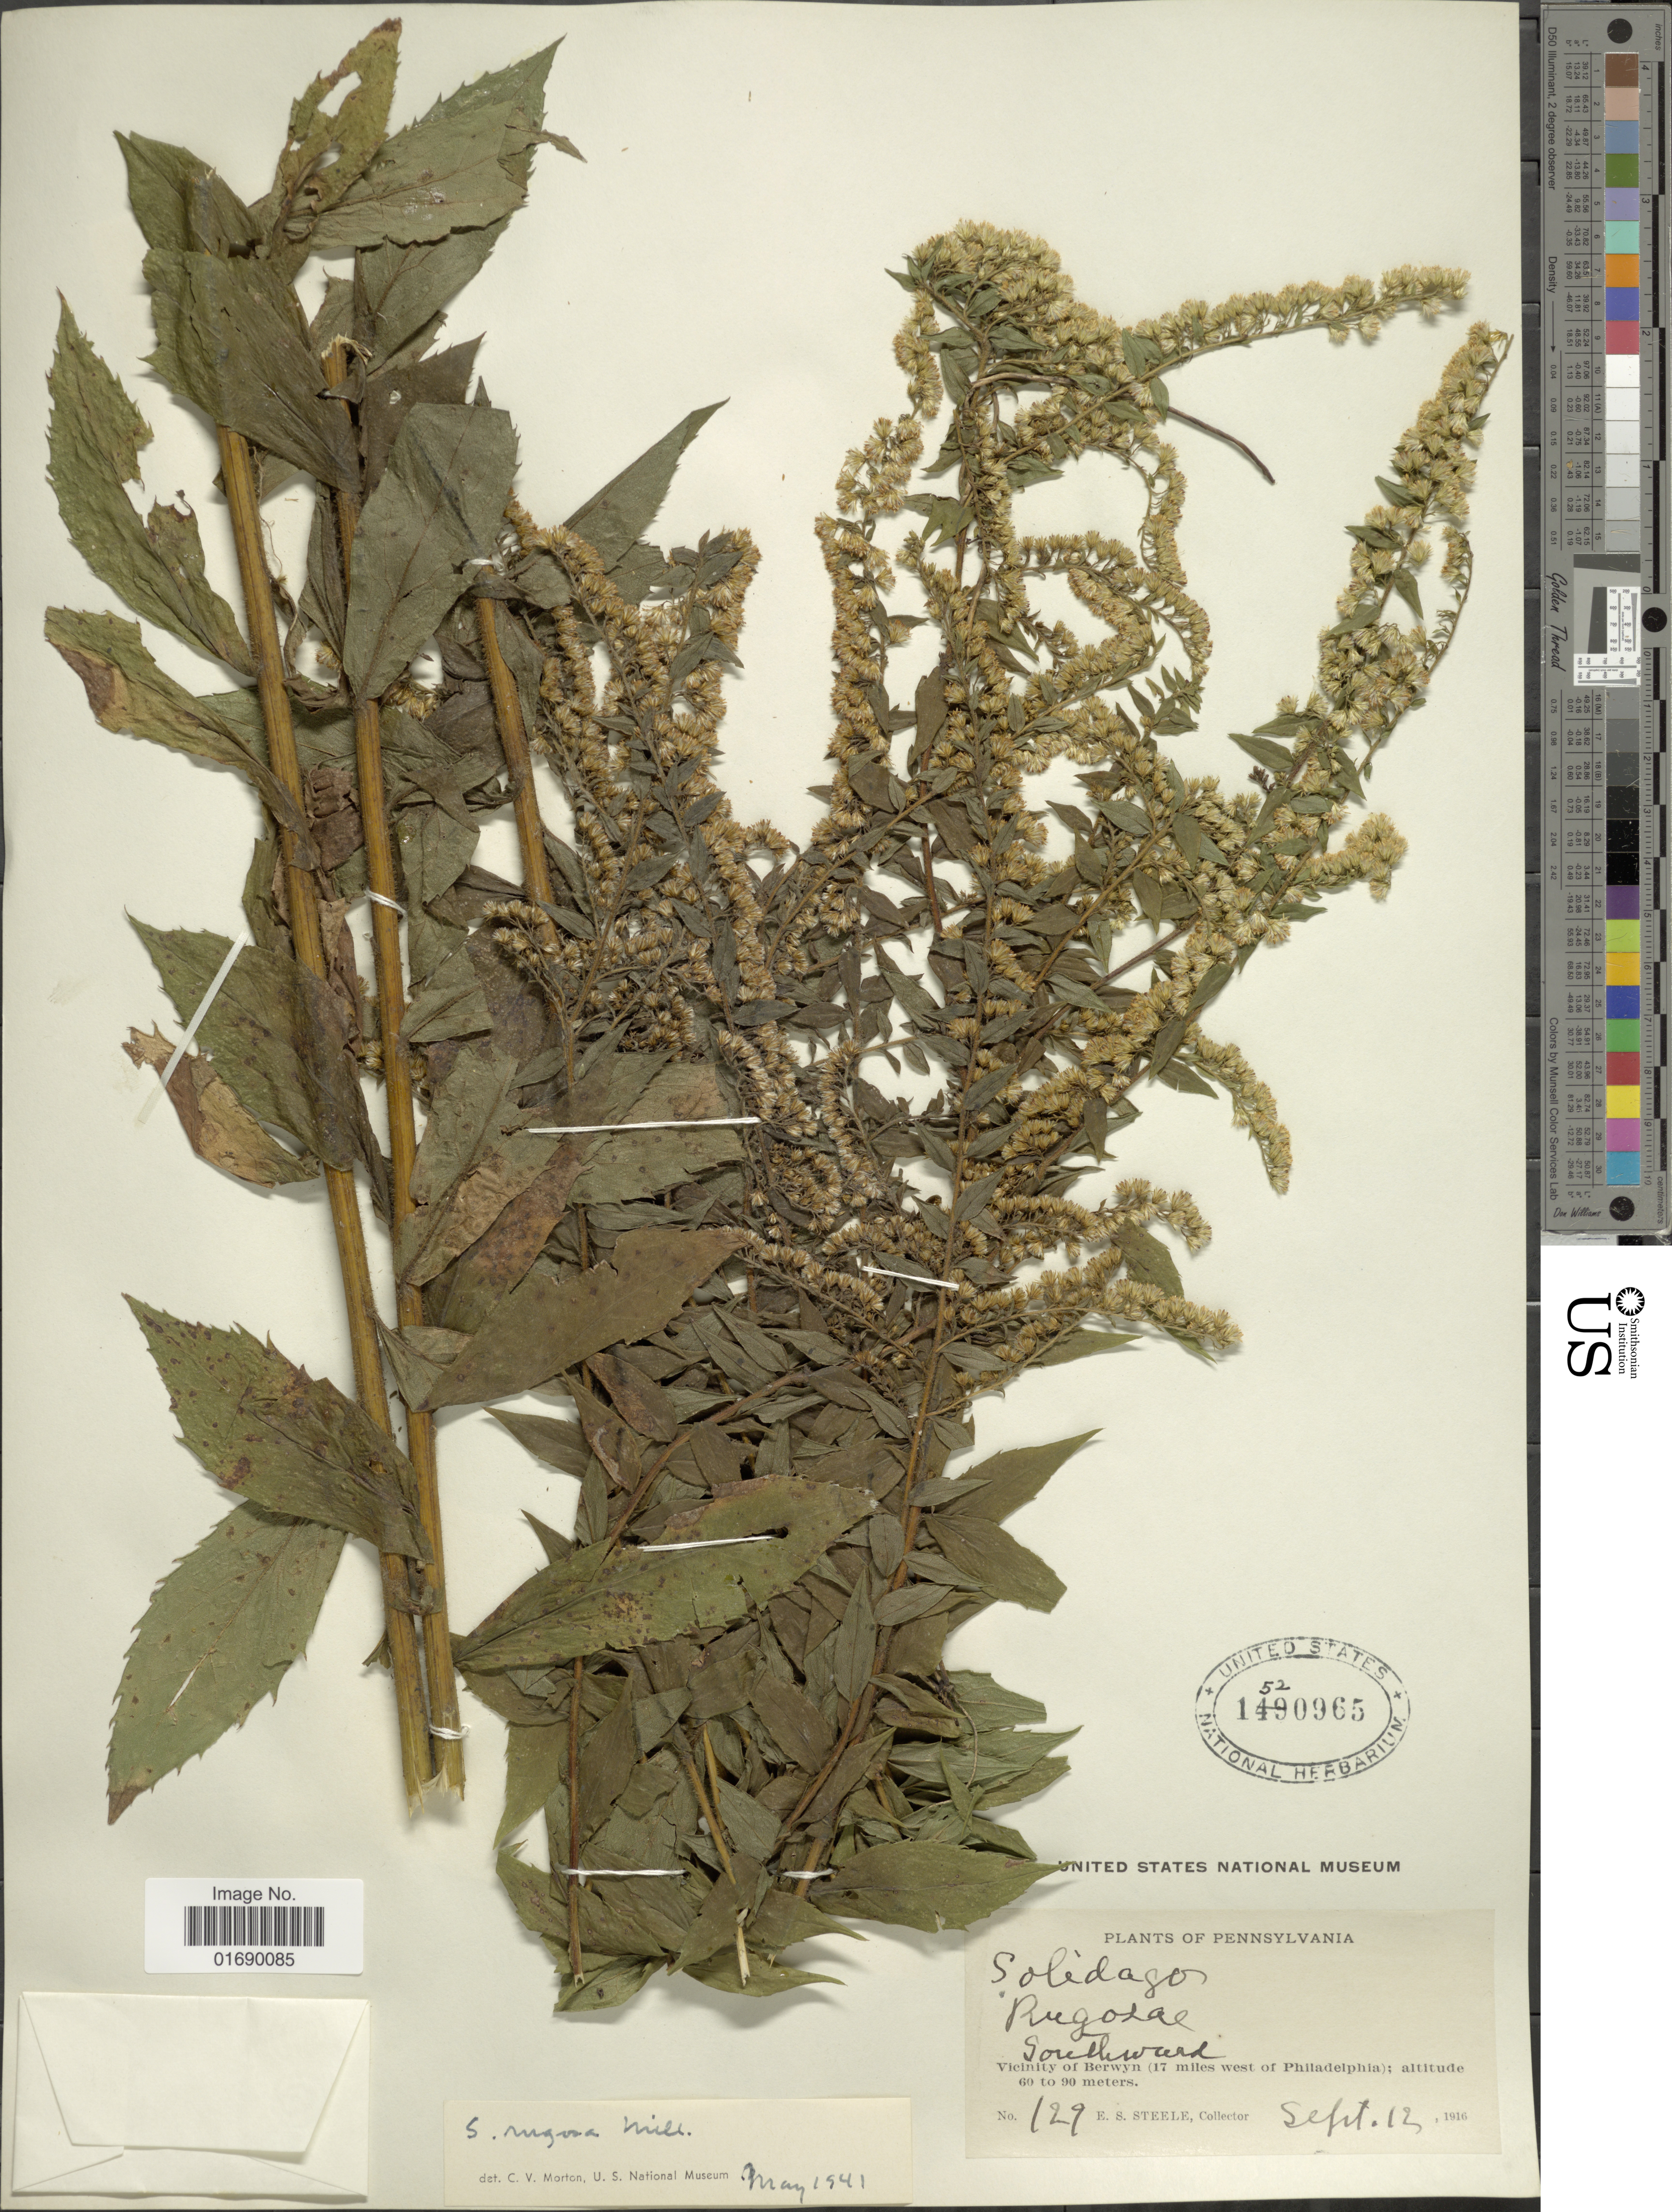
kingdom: Plantae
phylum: Tracheophyta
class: Magnoliopsida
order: Asterales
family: Asteraceae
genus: Solidago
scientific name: Solidago rugosa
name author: Mill.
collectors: E. Steele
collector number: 129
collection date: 1916-09-12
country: United States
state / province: Pennsylvania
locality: Southward, Vciinity of Berwyn (17 miles west of Philadelphia)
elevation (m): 60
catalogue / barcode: US 1520965